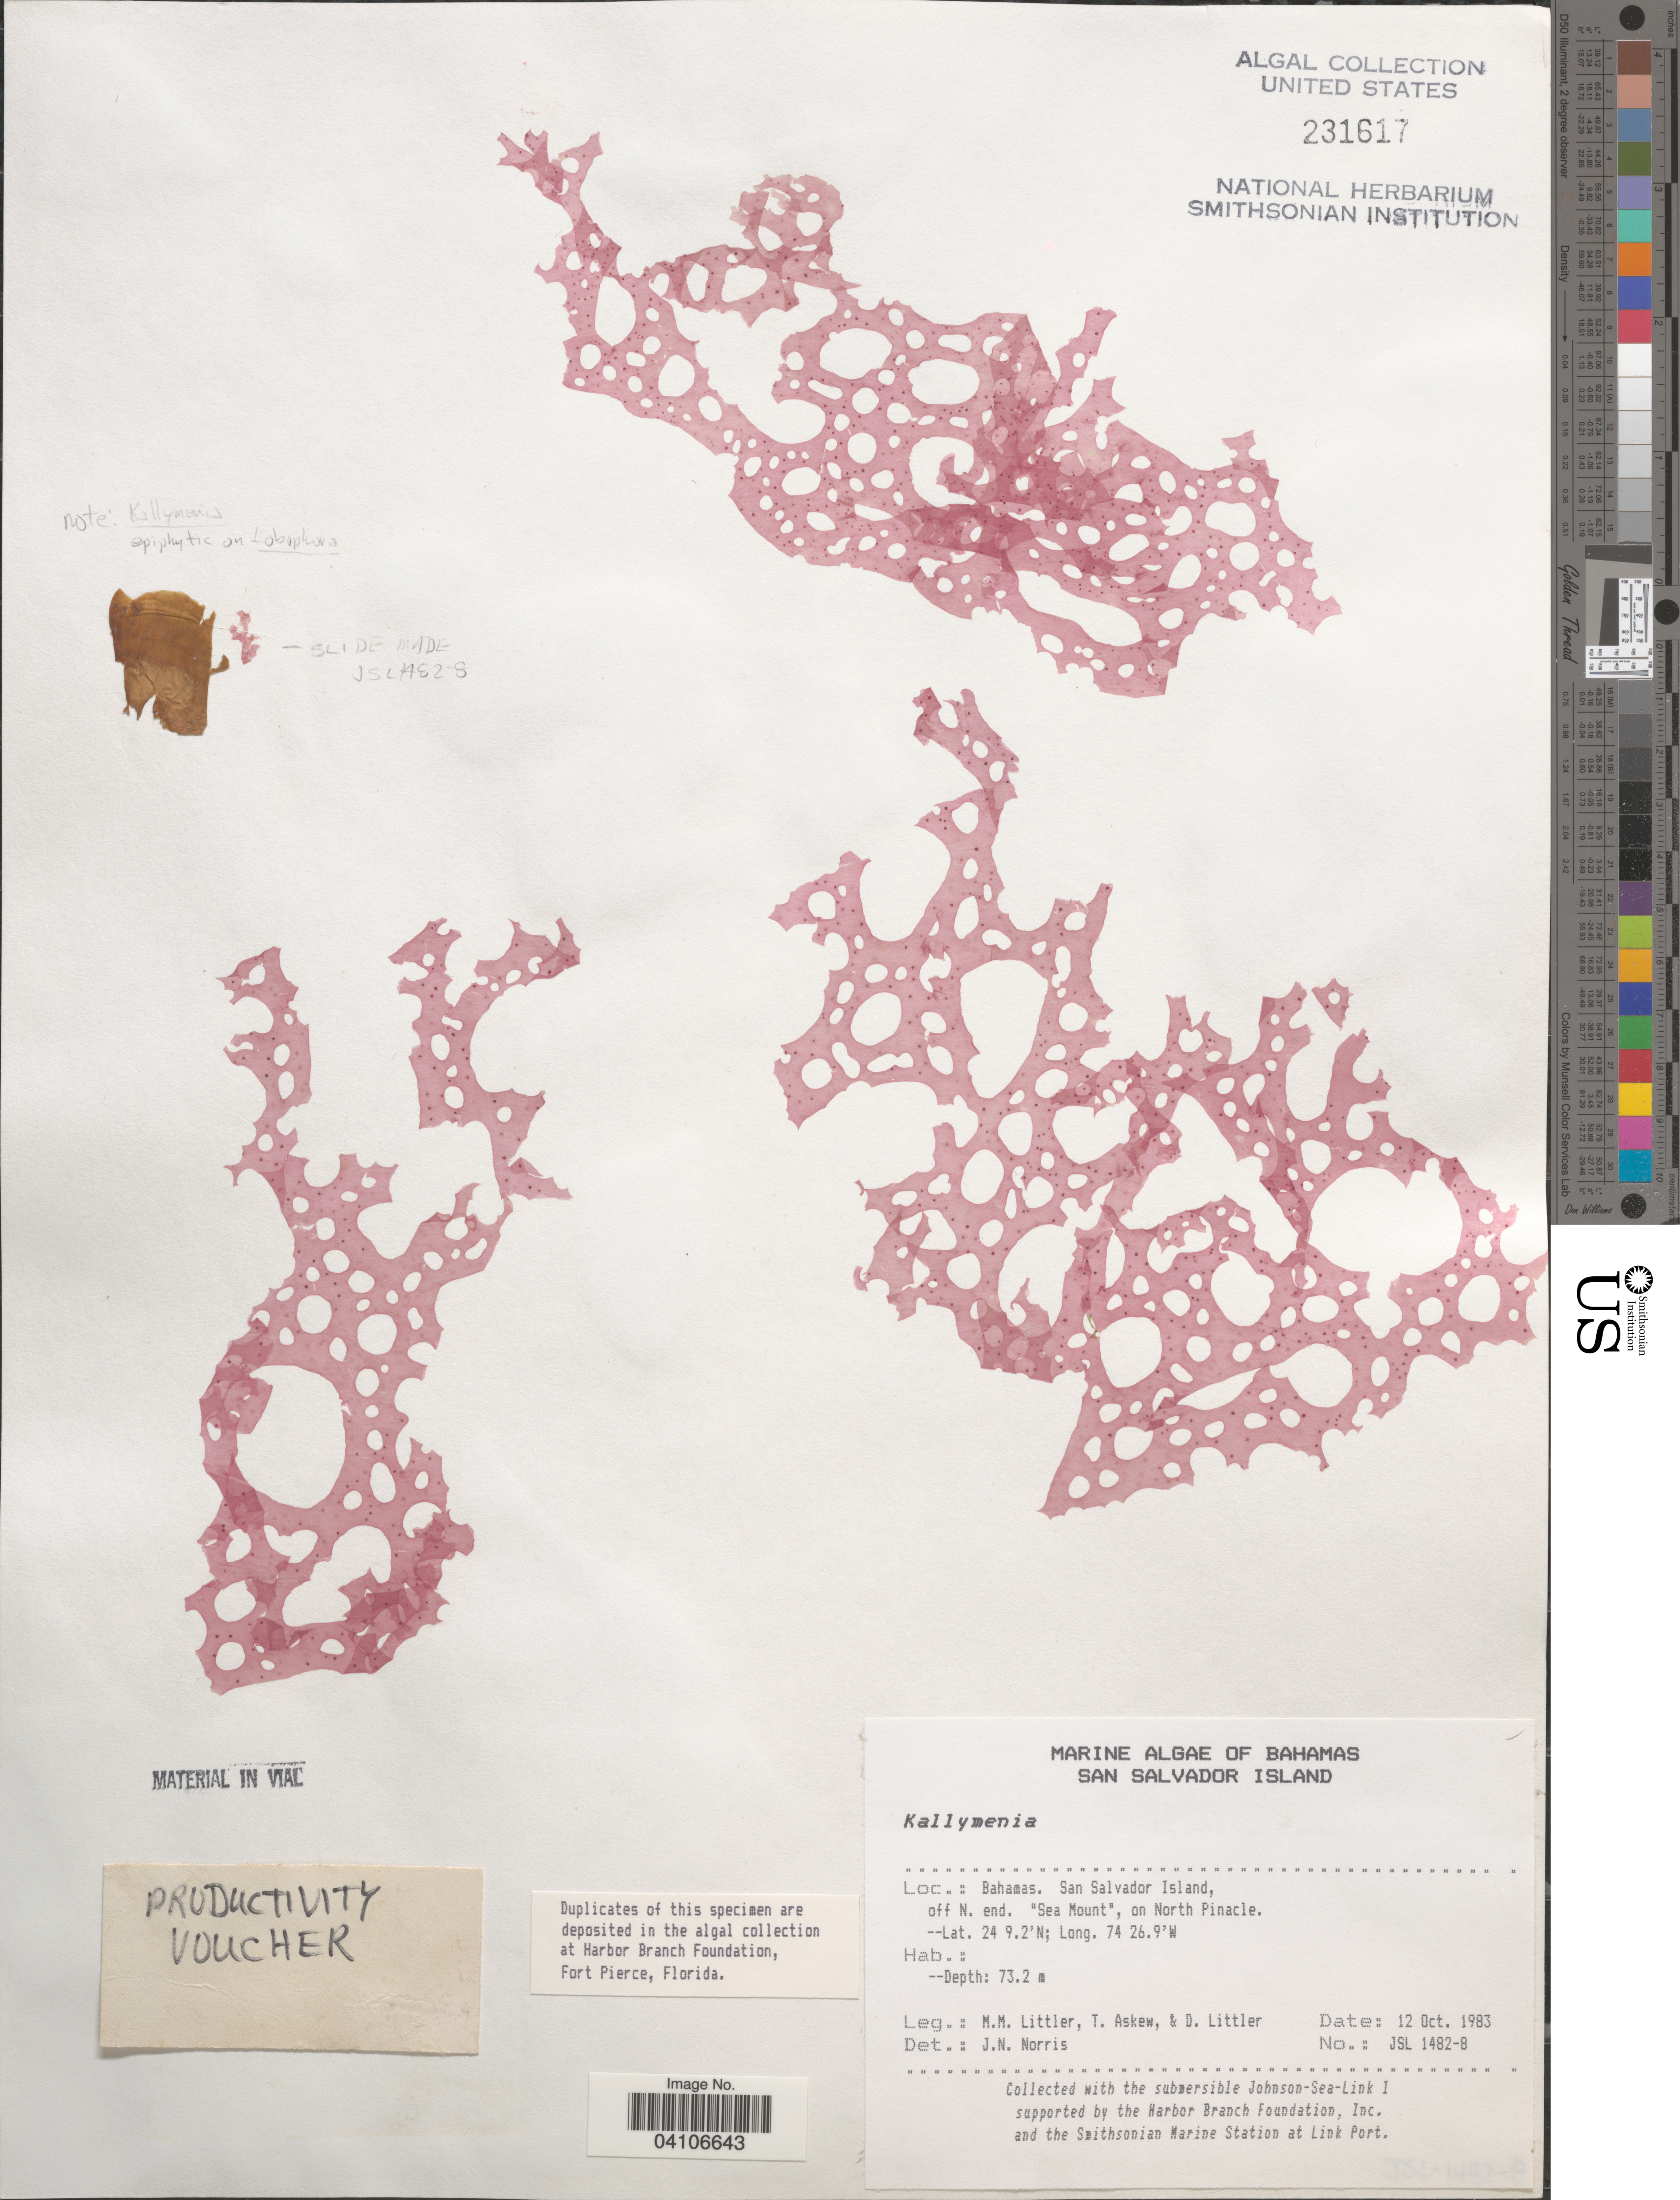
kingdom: Plantae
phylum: Rhodophyta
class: Florideophyceae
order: Gigartinales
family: Kallymeniaceae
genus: Kallymenia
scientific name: Kallymenia sp.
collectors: T. Askew & D. S. Littler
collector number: JSL 1482-8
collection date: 1983-10-12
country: Bahamas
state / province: San Salvador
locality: San Salvador Island, off N. end. "Sea Mount", on North Pinacle.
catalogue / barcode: US 231617